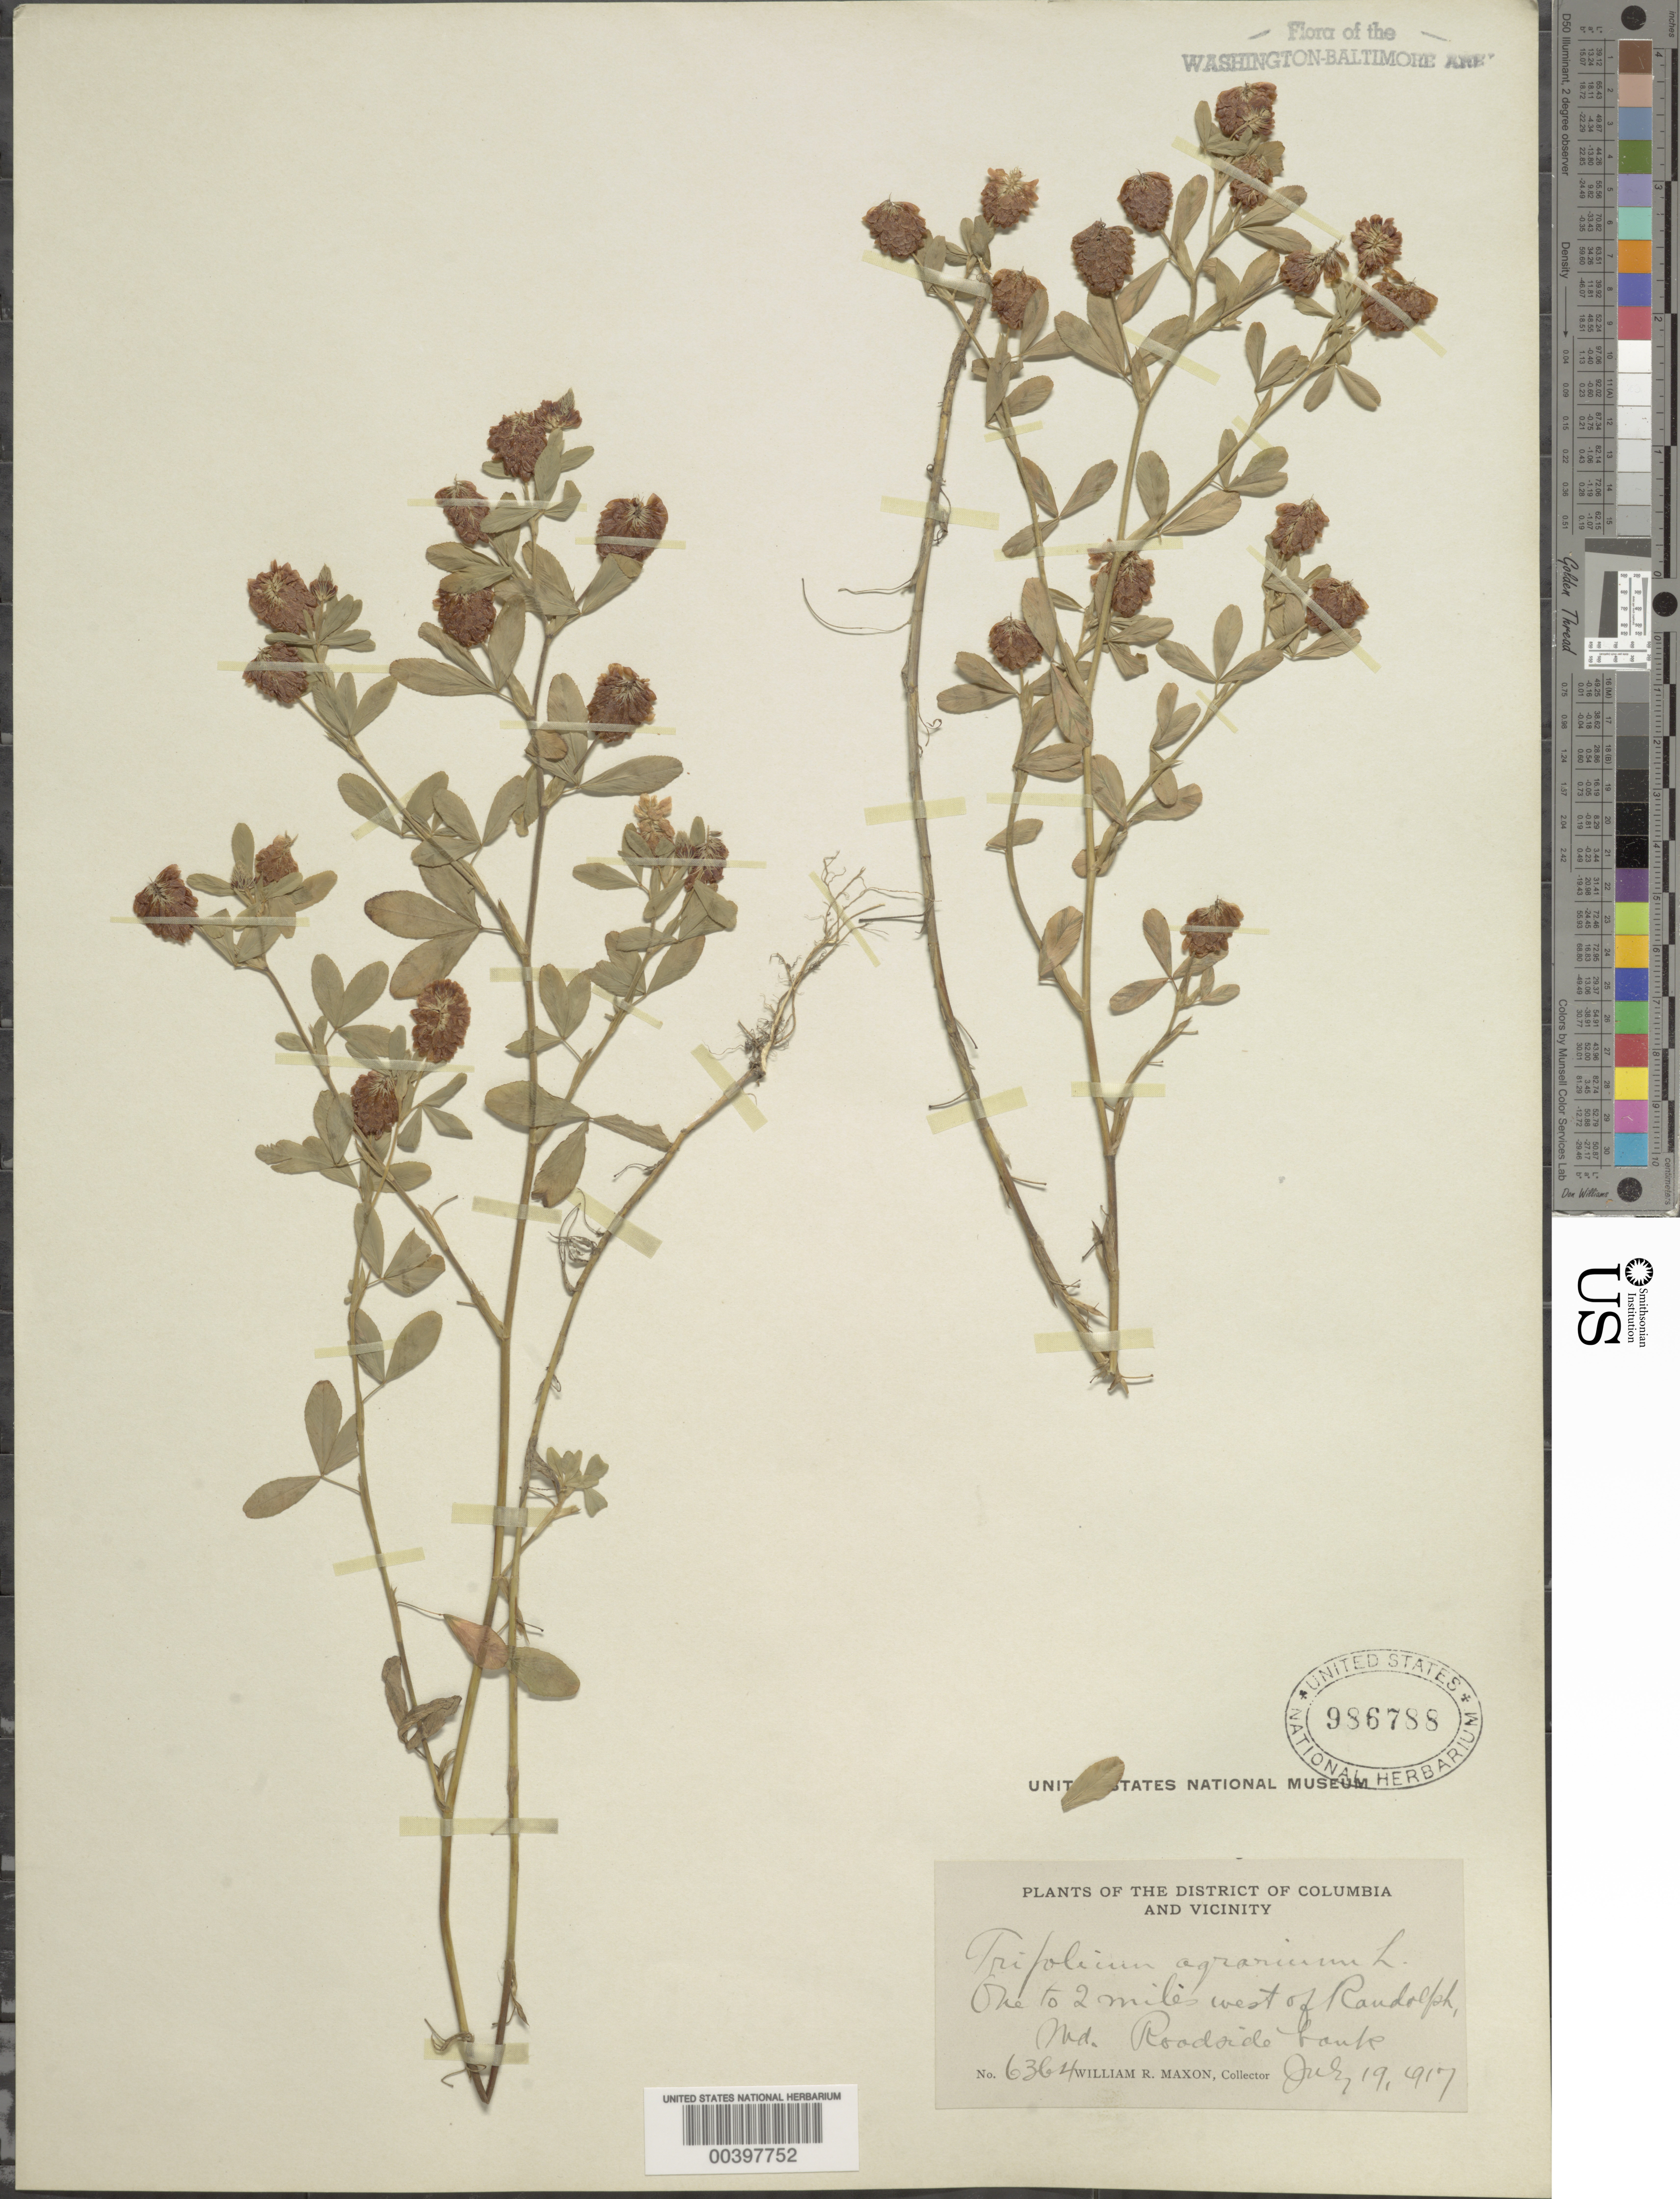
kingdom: Plantae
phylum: Tracheophyta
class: Magnoliopsida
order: Fabales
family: Fabaceae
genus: Trifolium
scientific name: Trifolium aureum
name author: Pollich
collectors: W. R. Maxon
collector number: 6364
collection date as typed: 19 Jul 1917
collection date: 1917-07-19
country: United States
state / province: Maryland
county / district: Montgomery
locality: West of Randolph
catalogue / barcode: US 986788